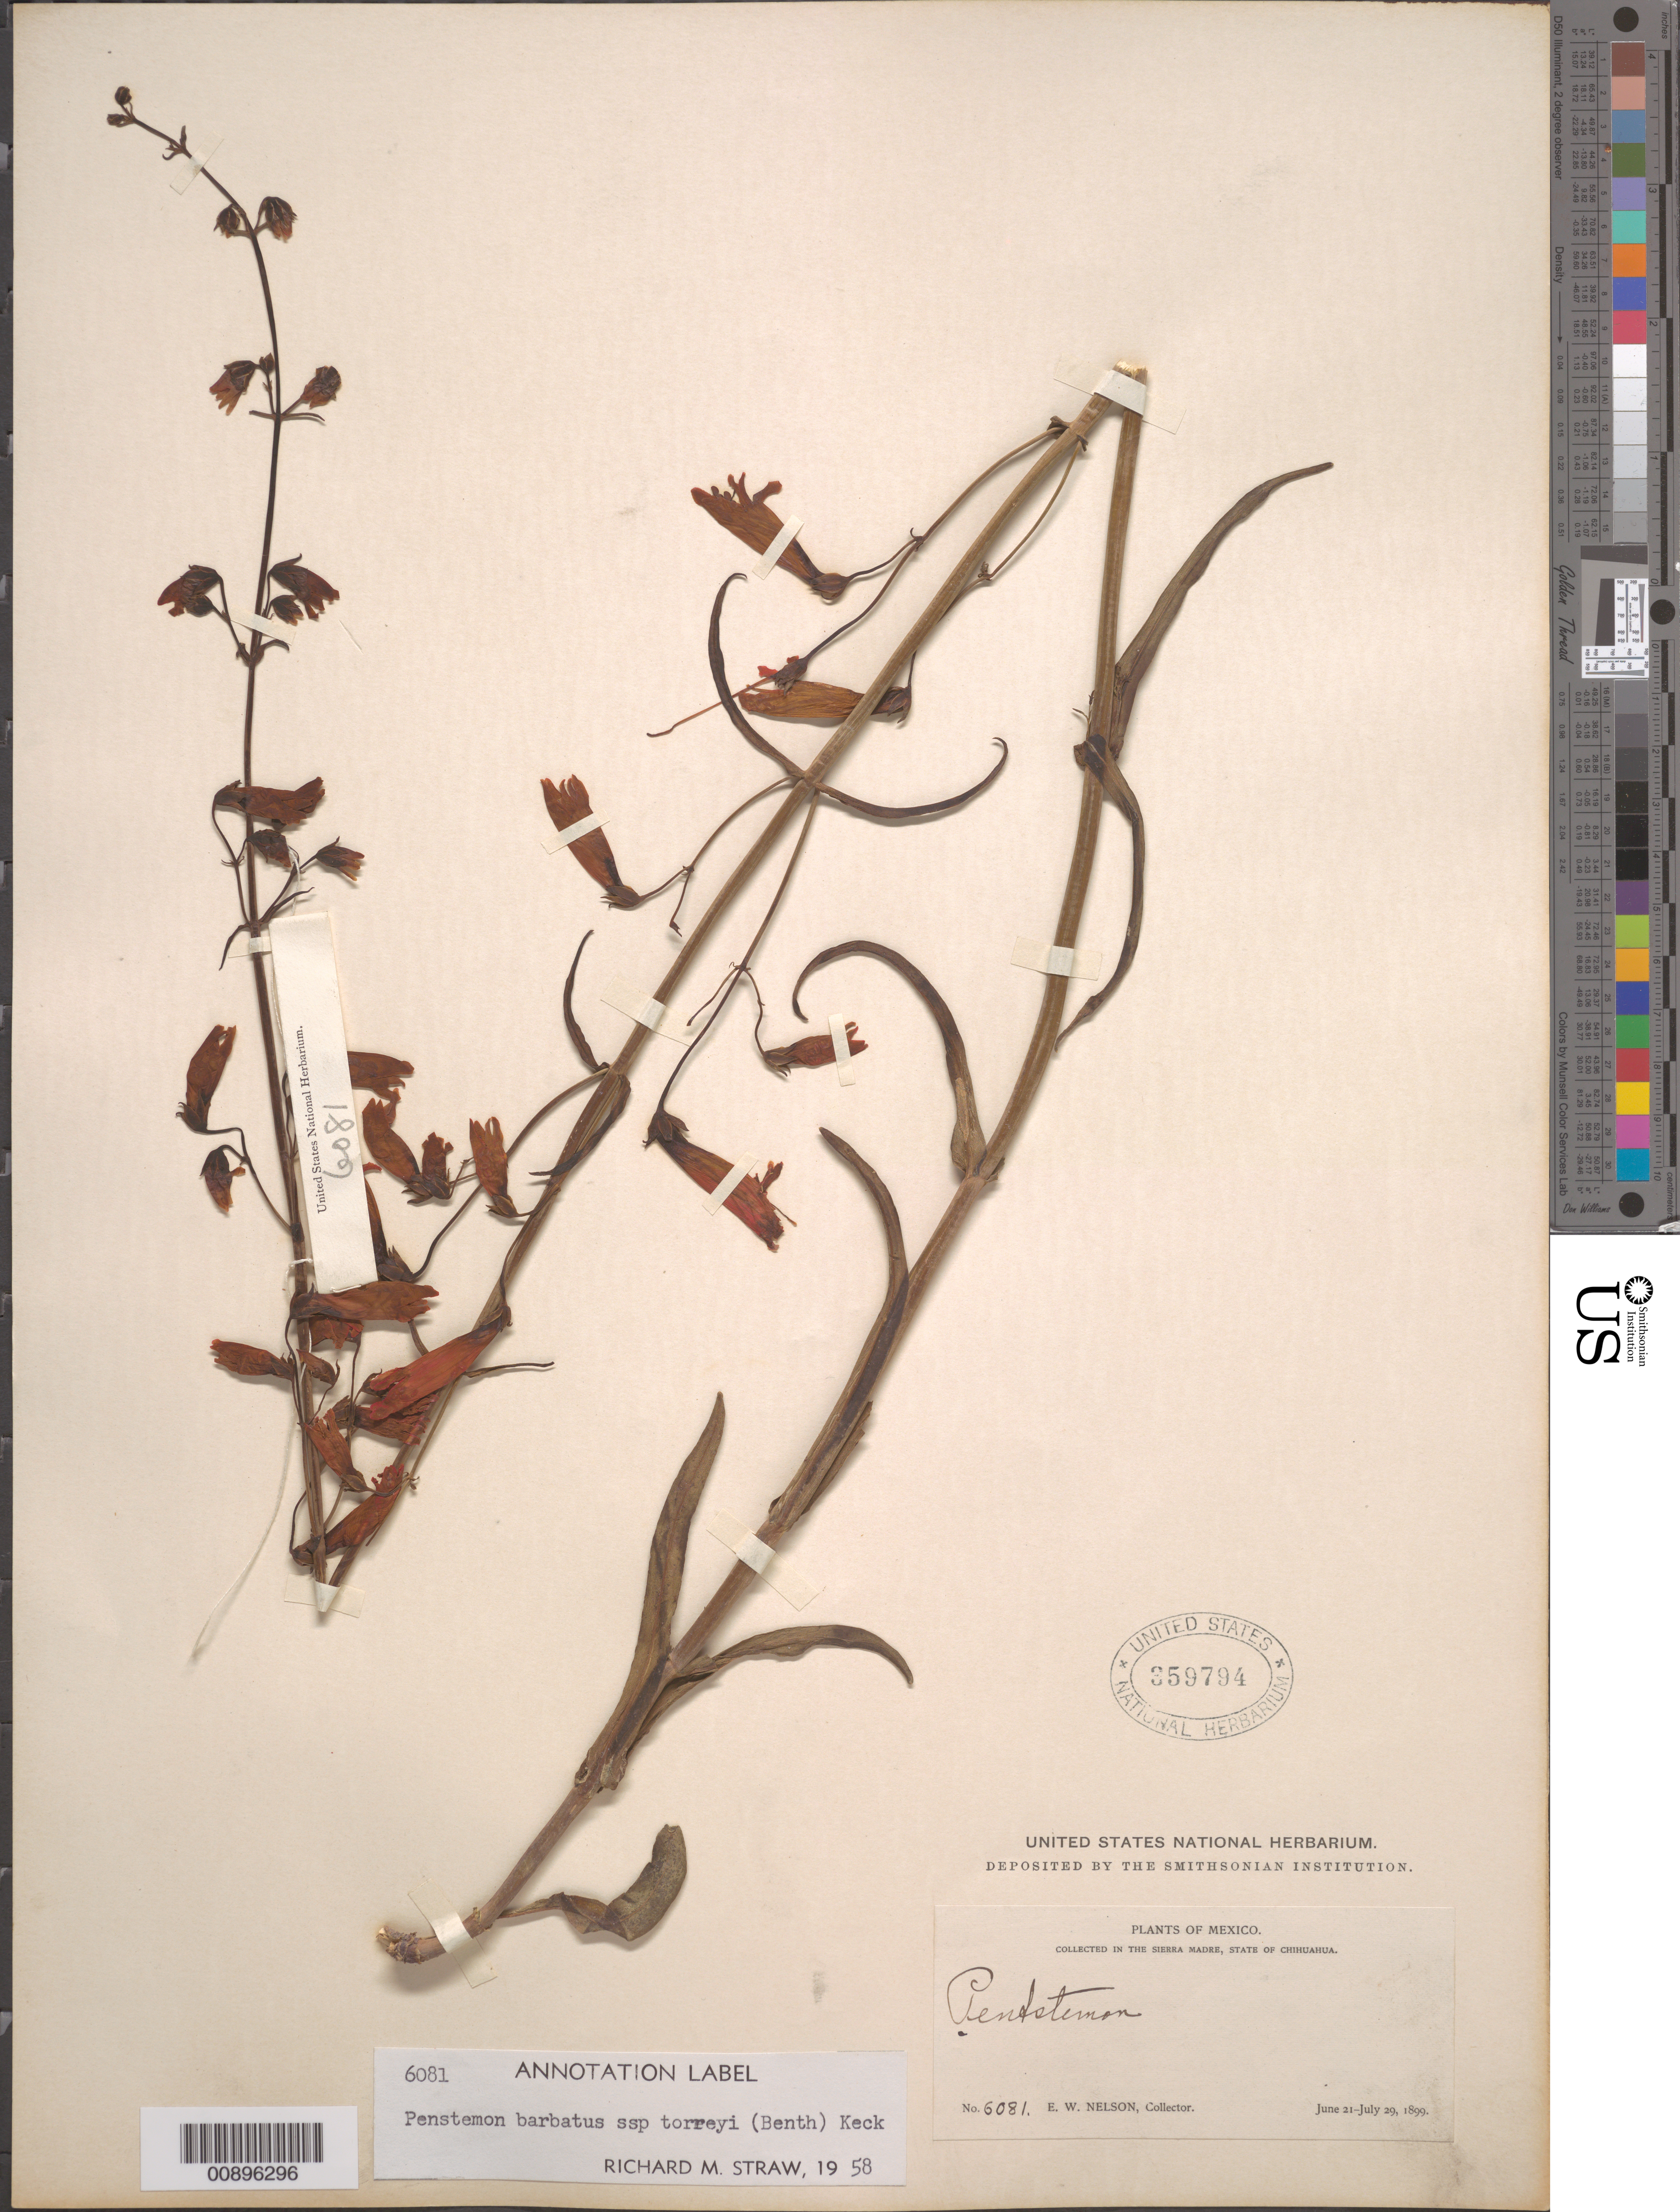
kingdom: Plantae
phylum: Tracheophyta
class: Magnoliopsida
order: Lamiales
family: Plantaginaceae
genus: Penstemon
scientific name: Penstemon barbatus subsp. torreyi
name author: (Benth.) D.D. Keck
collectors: E. W. Nelson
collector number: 6081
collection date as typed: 21 Jun 1899 to 29 Jul 1899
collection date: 1899-06-21/1899-07-29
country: Mexico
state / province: Chihuahua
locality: Sierra Madre, Chihuahua.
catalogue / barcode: US 359794